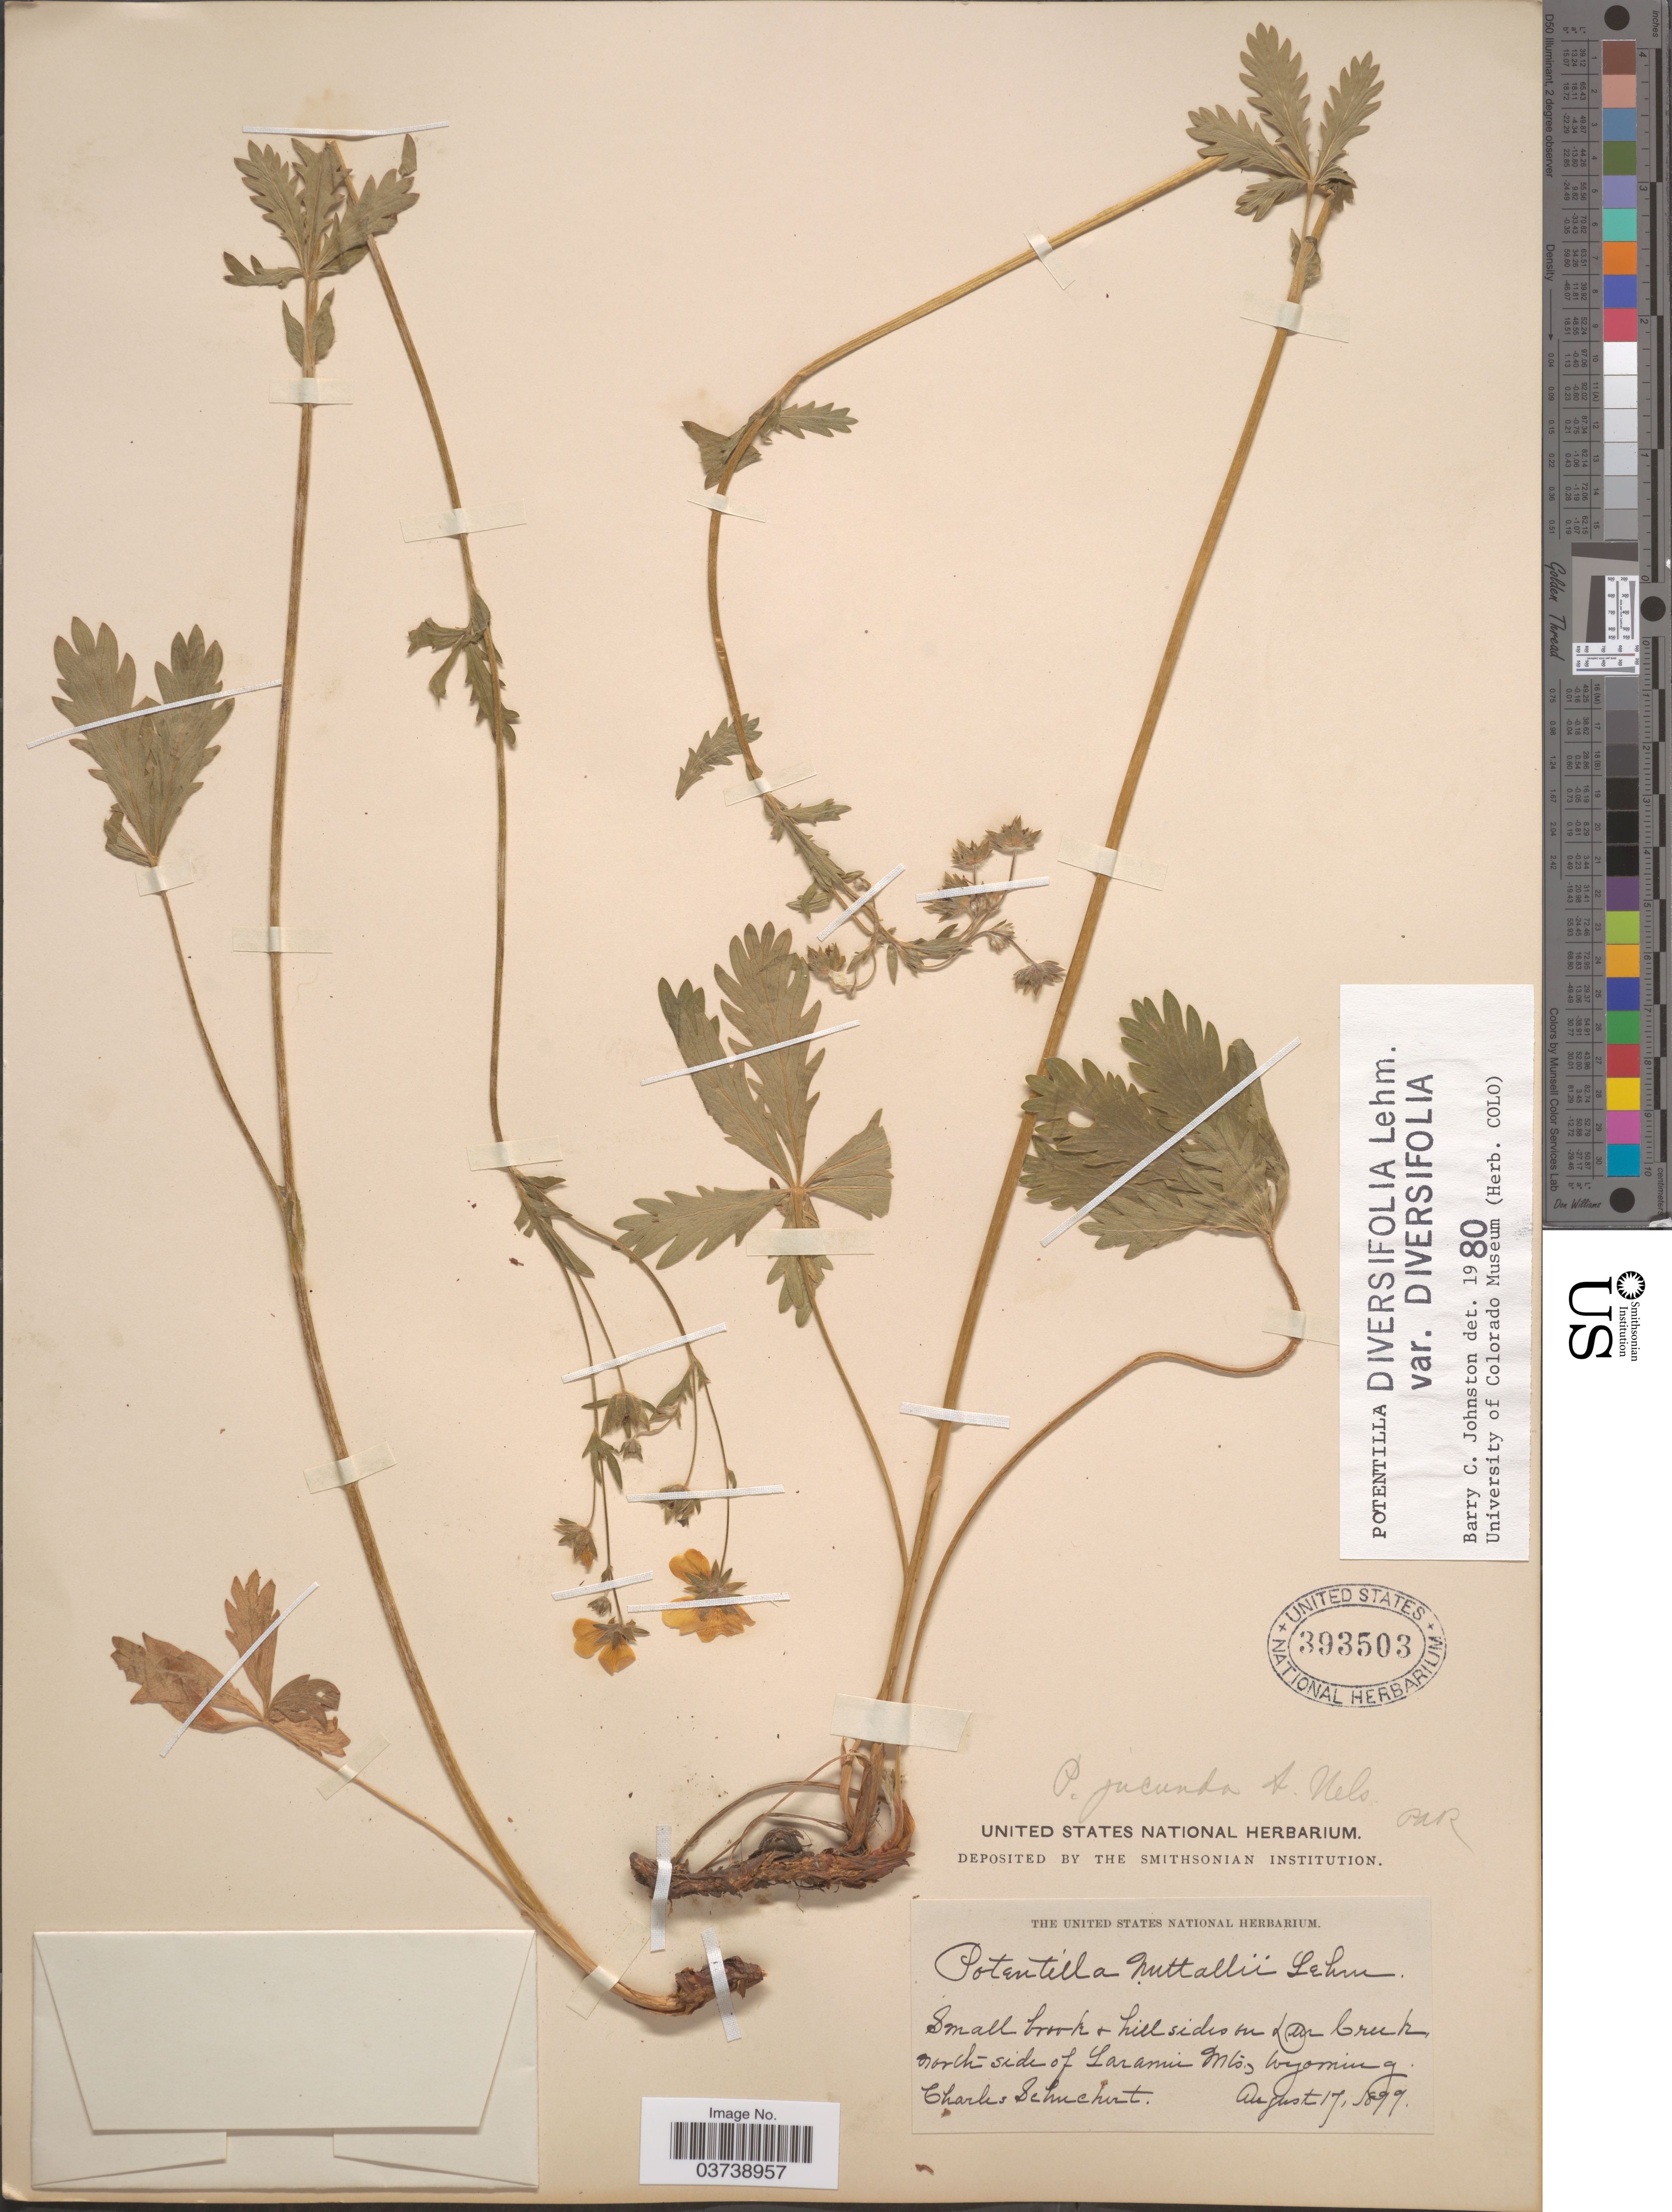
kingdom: Plantae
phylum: Tracheophyta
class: Magnoliopsida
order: Rosales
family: Rosaceae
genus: Potentilla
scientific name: Potentilla diversifolia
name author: Lehm.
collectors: C. Schuchert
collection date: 1899-08-17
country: United States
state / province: Wyoming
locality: Hill sides on Deer Creek, North side of Laramie Mts.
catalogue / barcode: US 393503